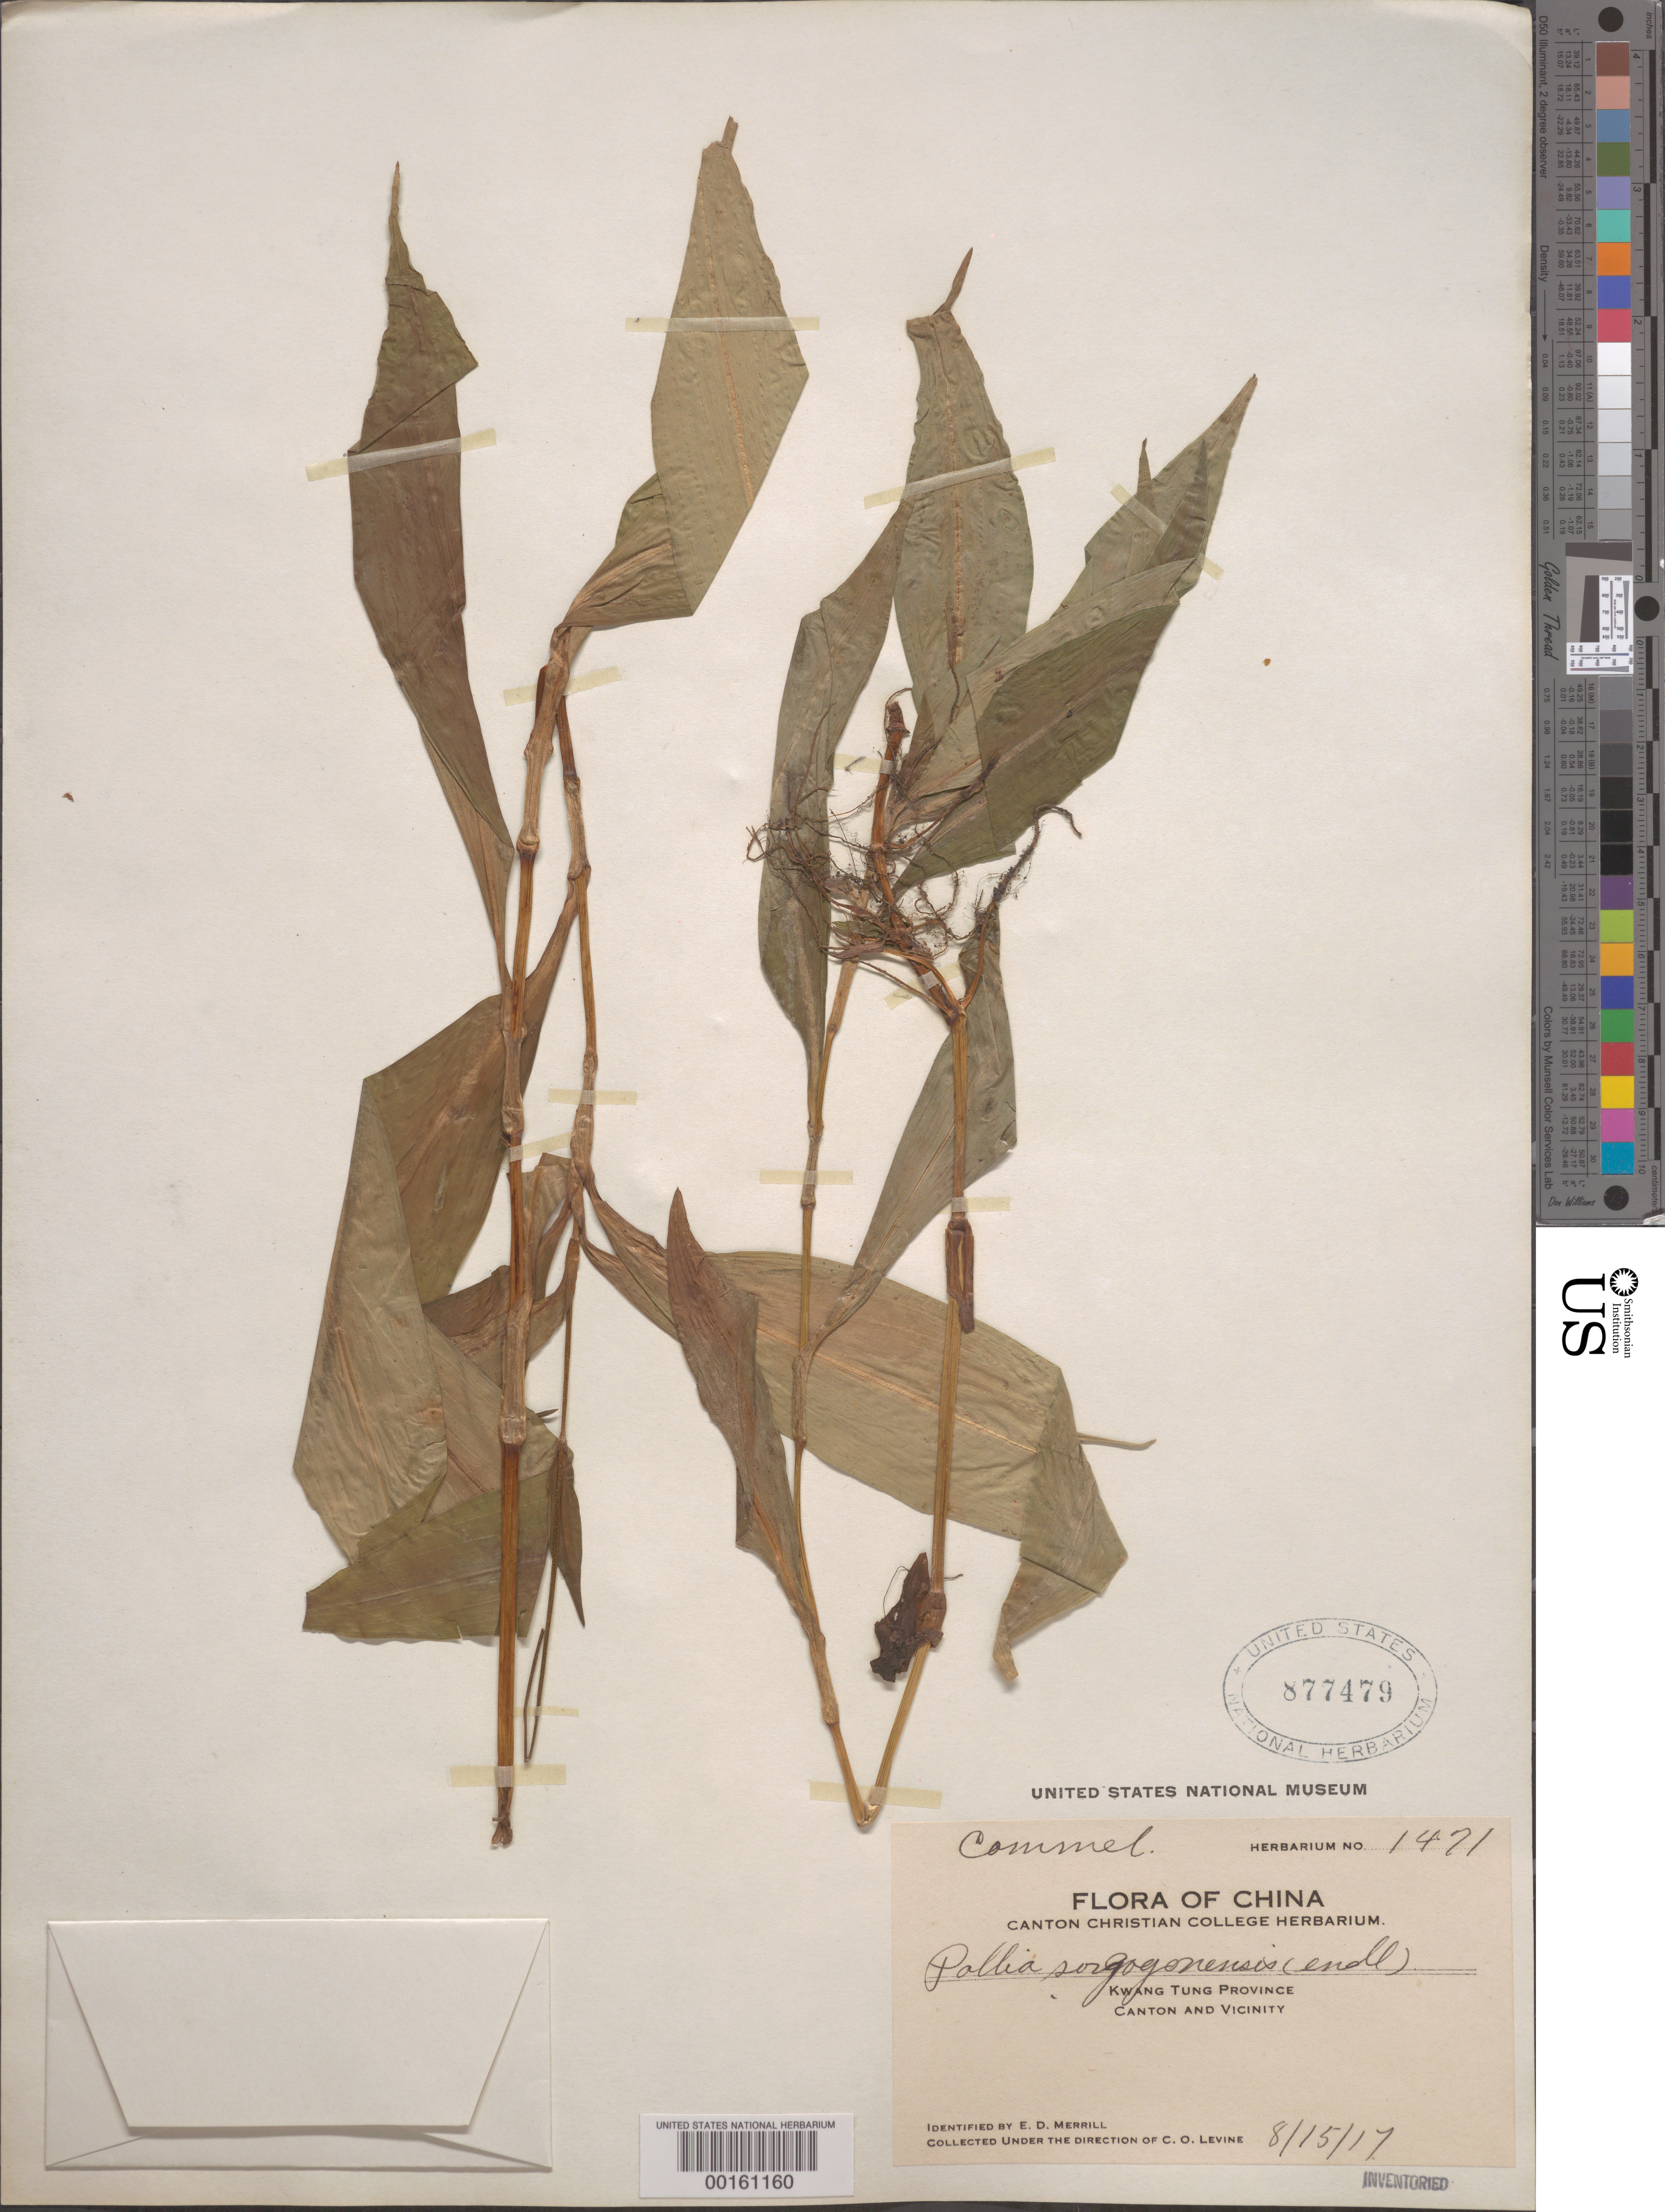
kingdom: Plantae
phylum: Tracheophyta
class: Liliopsida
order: Commelinales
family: Commelinaceae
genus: Pollia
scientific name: Pollia sorzogonensis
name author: (E. Mey.) Endl.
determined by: Merrill, Elmer D.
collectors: C. O. Levine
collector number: Herb. No. 1471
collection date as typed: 15 Aug 1917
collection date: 1917-08-15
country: China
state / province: Guangdong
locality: Canton and vicinity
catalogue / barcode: US 877479